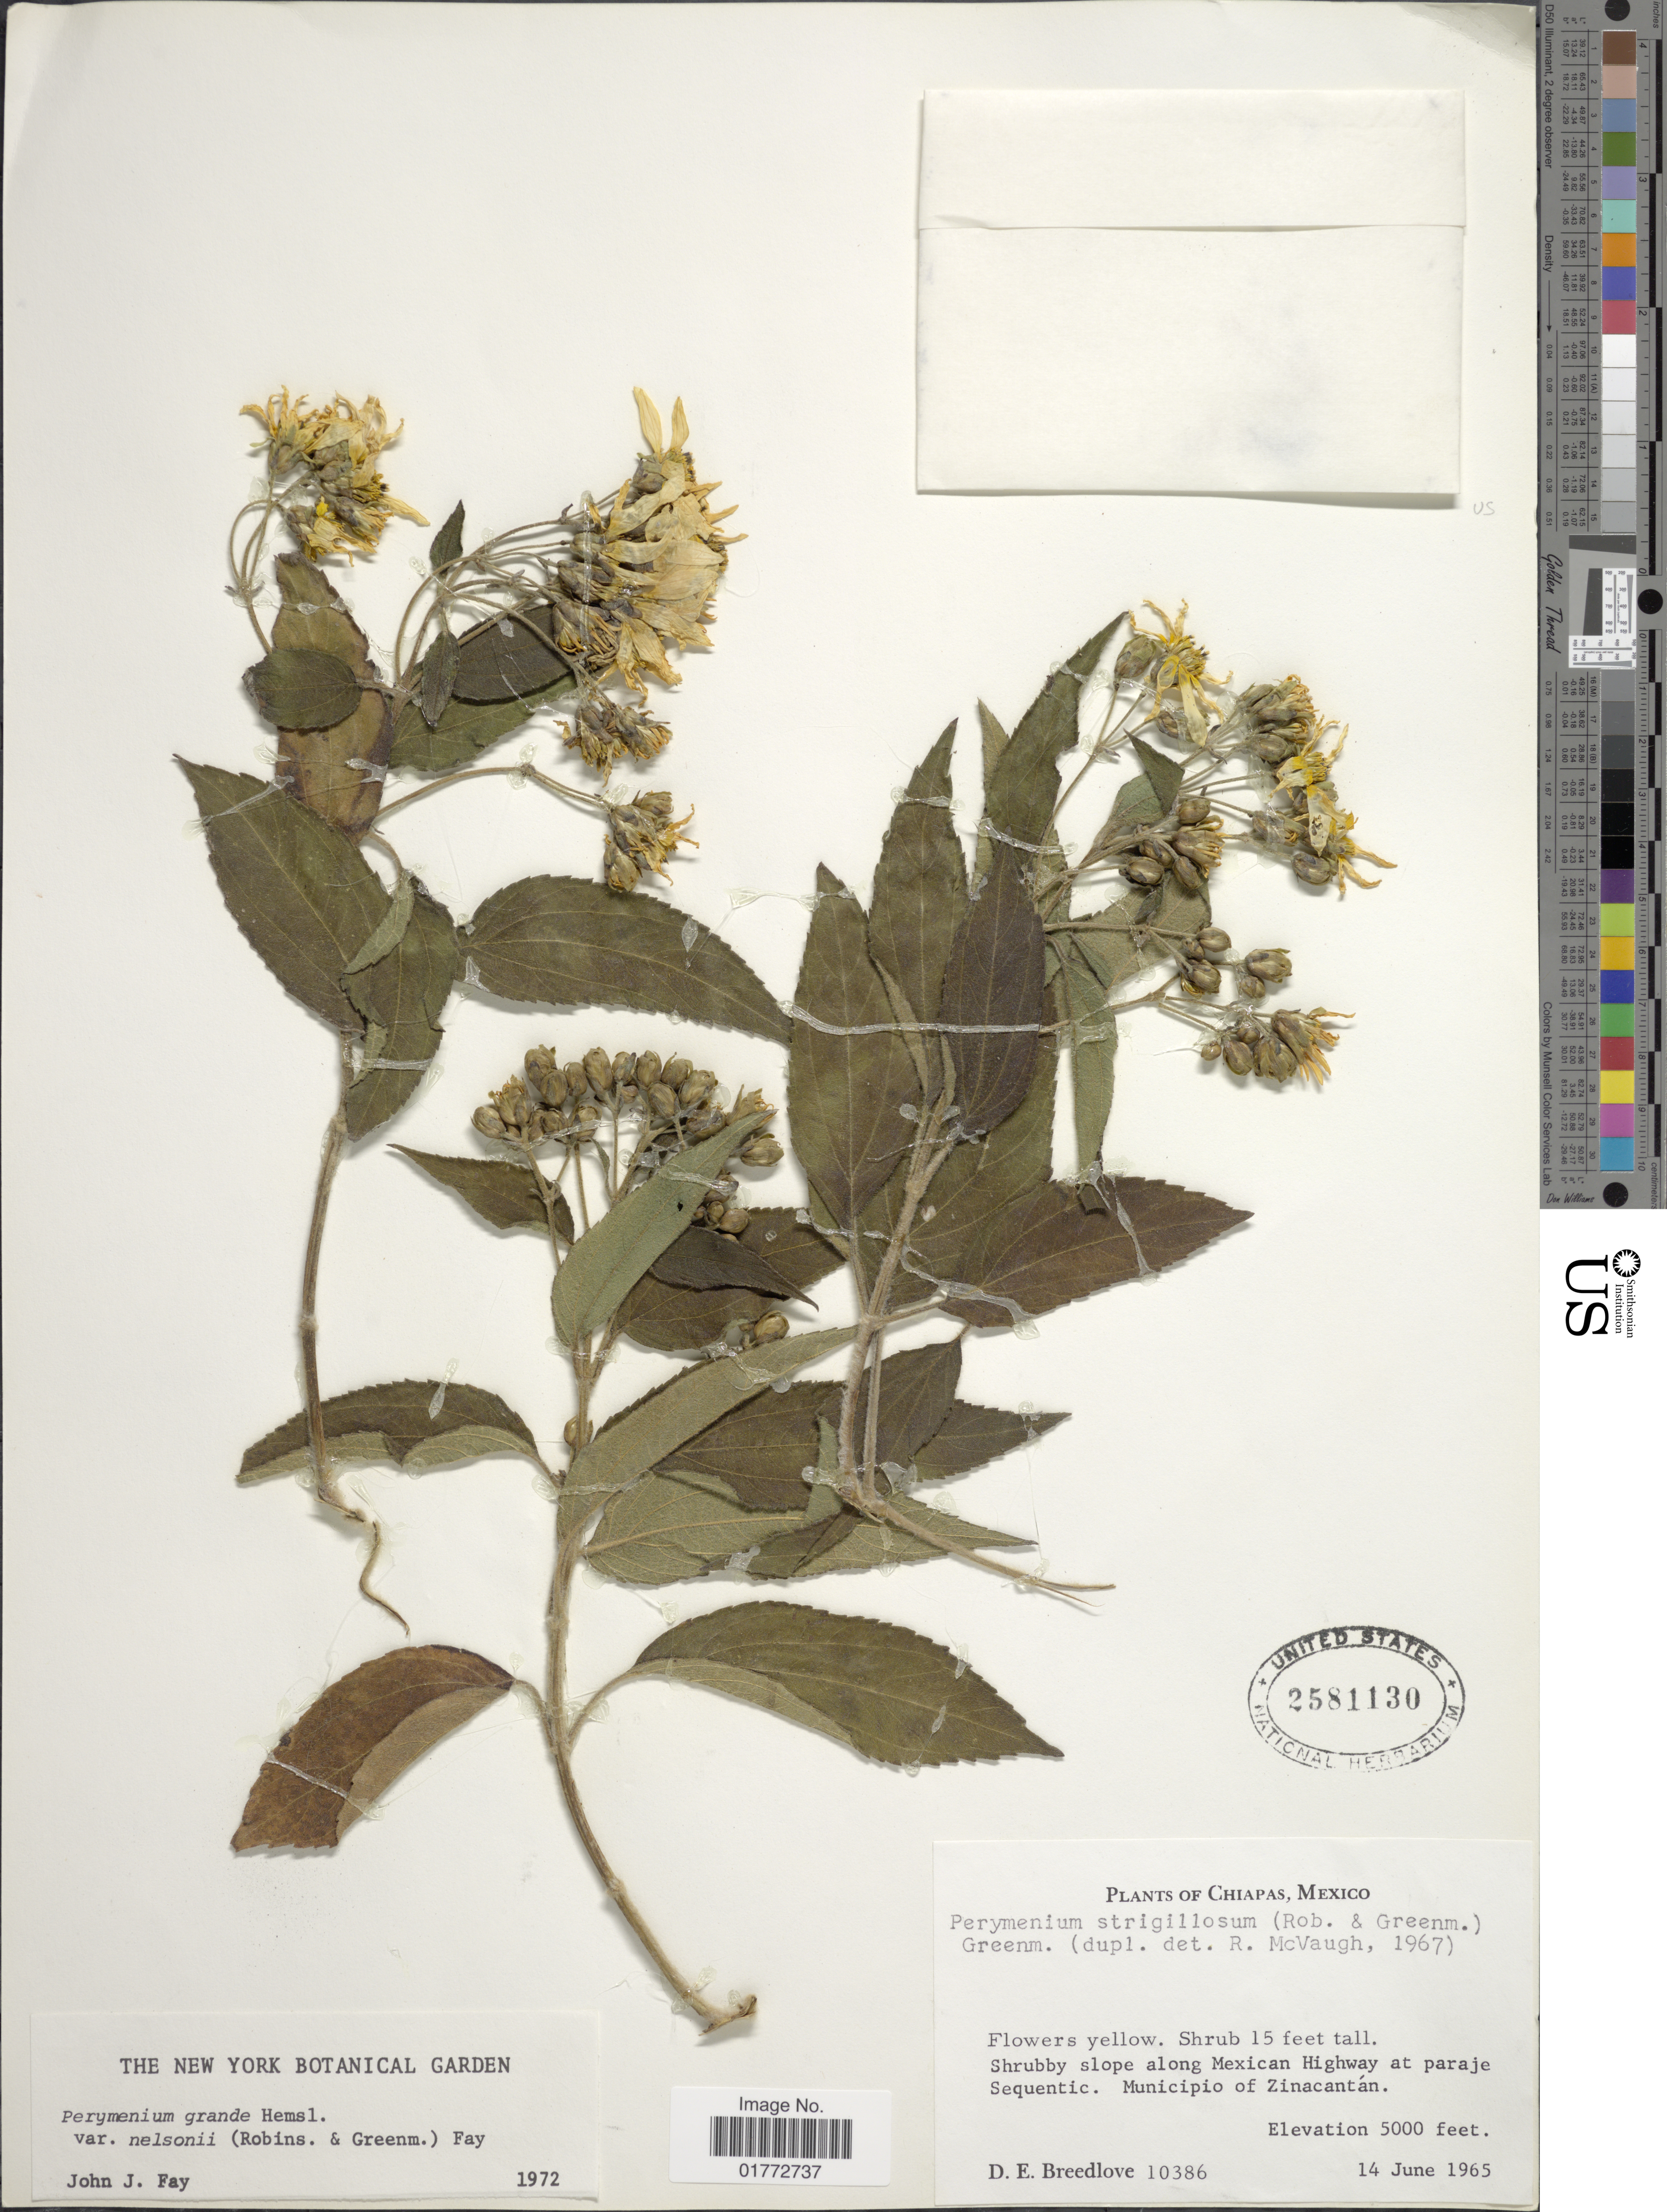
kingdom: Plantae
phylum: Tracheophyta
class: Magnoliopsida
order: Asterales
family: Asteraceae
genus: Perymenium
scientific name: Perymenium grande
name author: Hemsl.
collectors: D. E. Breedlove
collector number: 10386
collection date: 1965-06-14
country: Mexico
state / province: Chiapas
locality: Shrubby slope along Mexican Highway at paraje Sequentic. Municipio of Zinacantan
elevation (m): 1524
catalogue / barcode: US 2581130